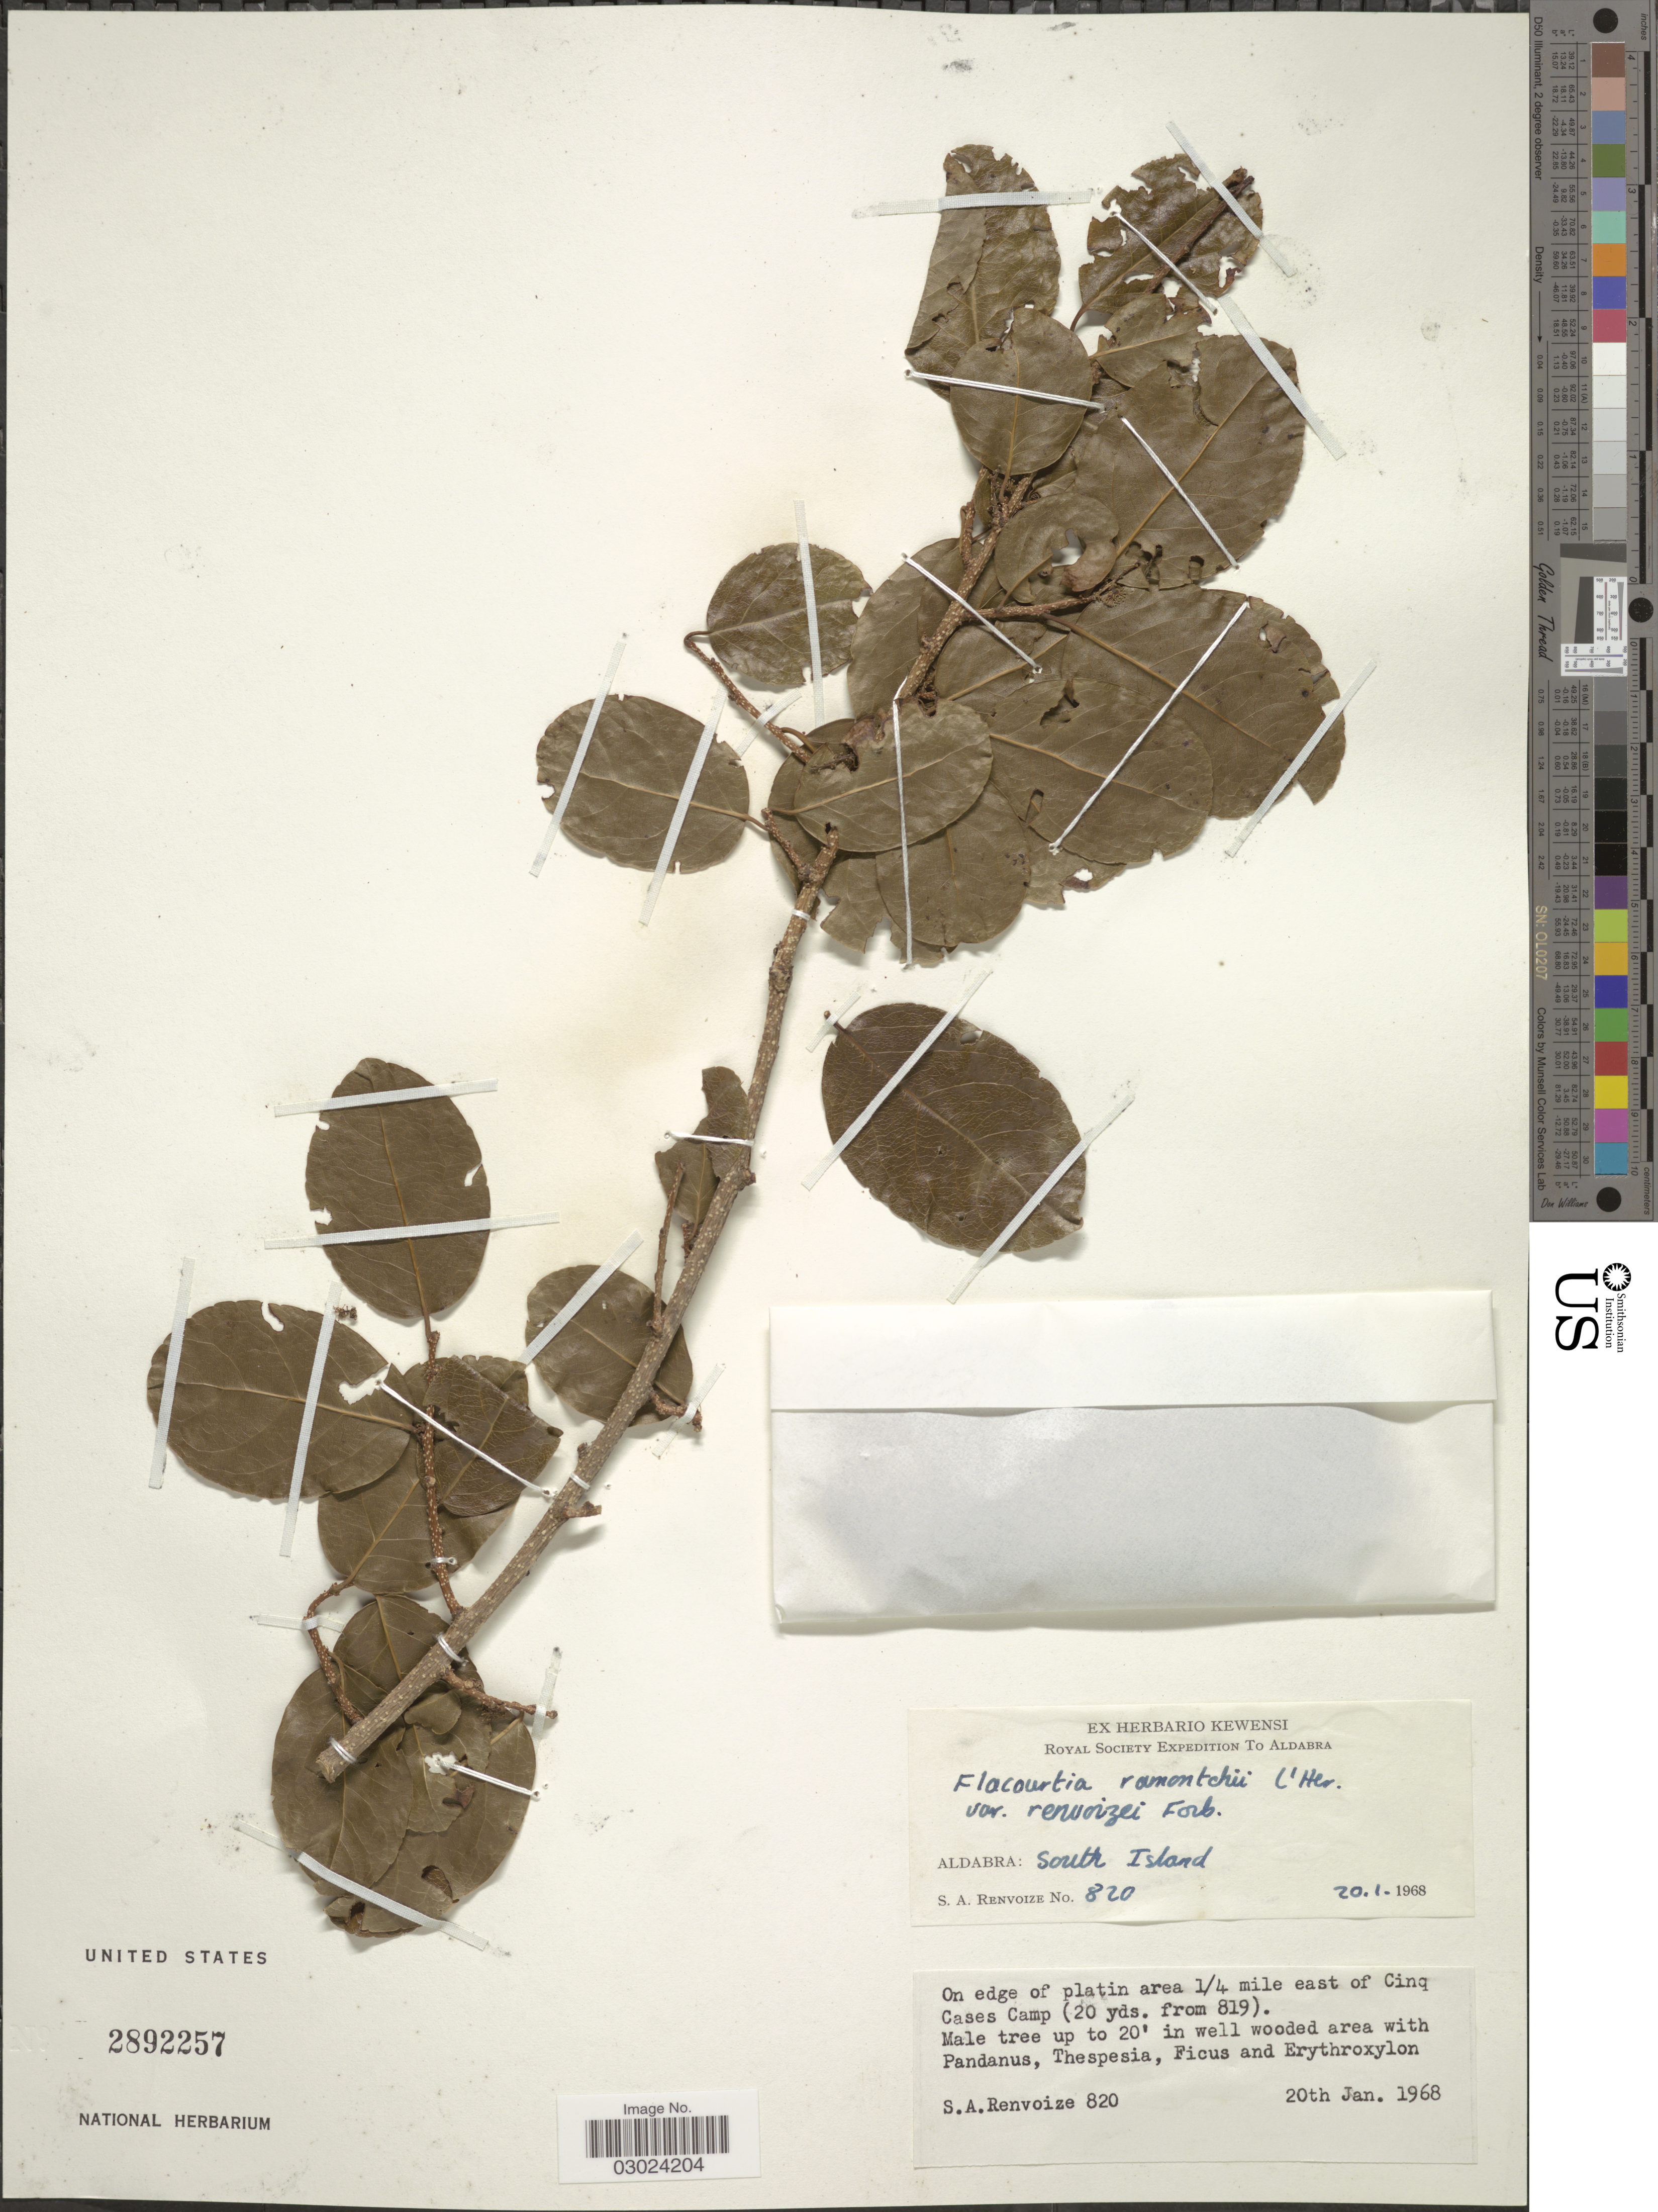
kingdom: Plantae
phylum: Tracheophyta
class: Magnoliopsida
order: Malpighiales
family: Salicaceae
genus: Flacourtia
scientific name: Flacourtia ramontchi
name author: L'Hér.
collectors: S. A. Renvoize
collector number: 820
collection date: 1968-01-20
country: Seychelles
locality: Aldabra: South Island. On edge of platin area 1/4 mile east of Cinq Cases Camp (20 yds. from 819).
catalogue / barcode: US 2892257